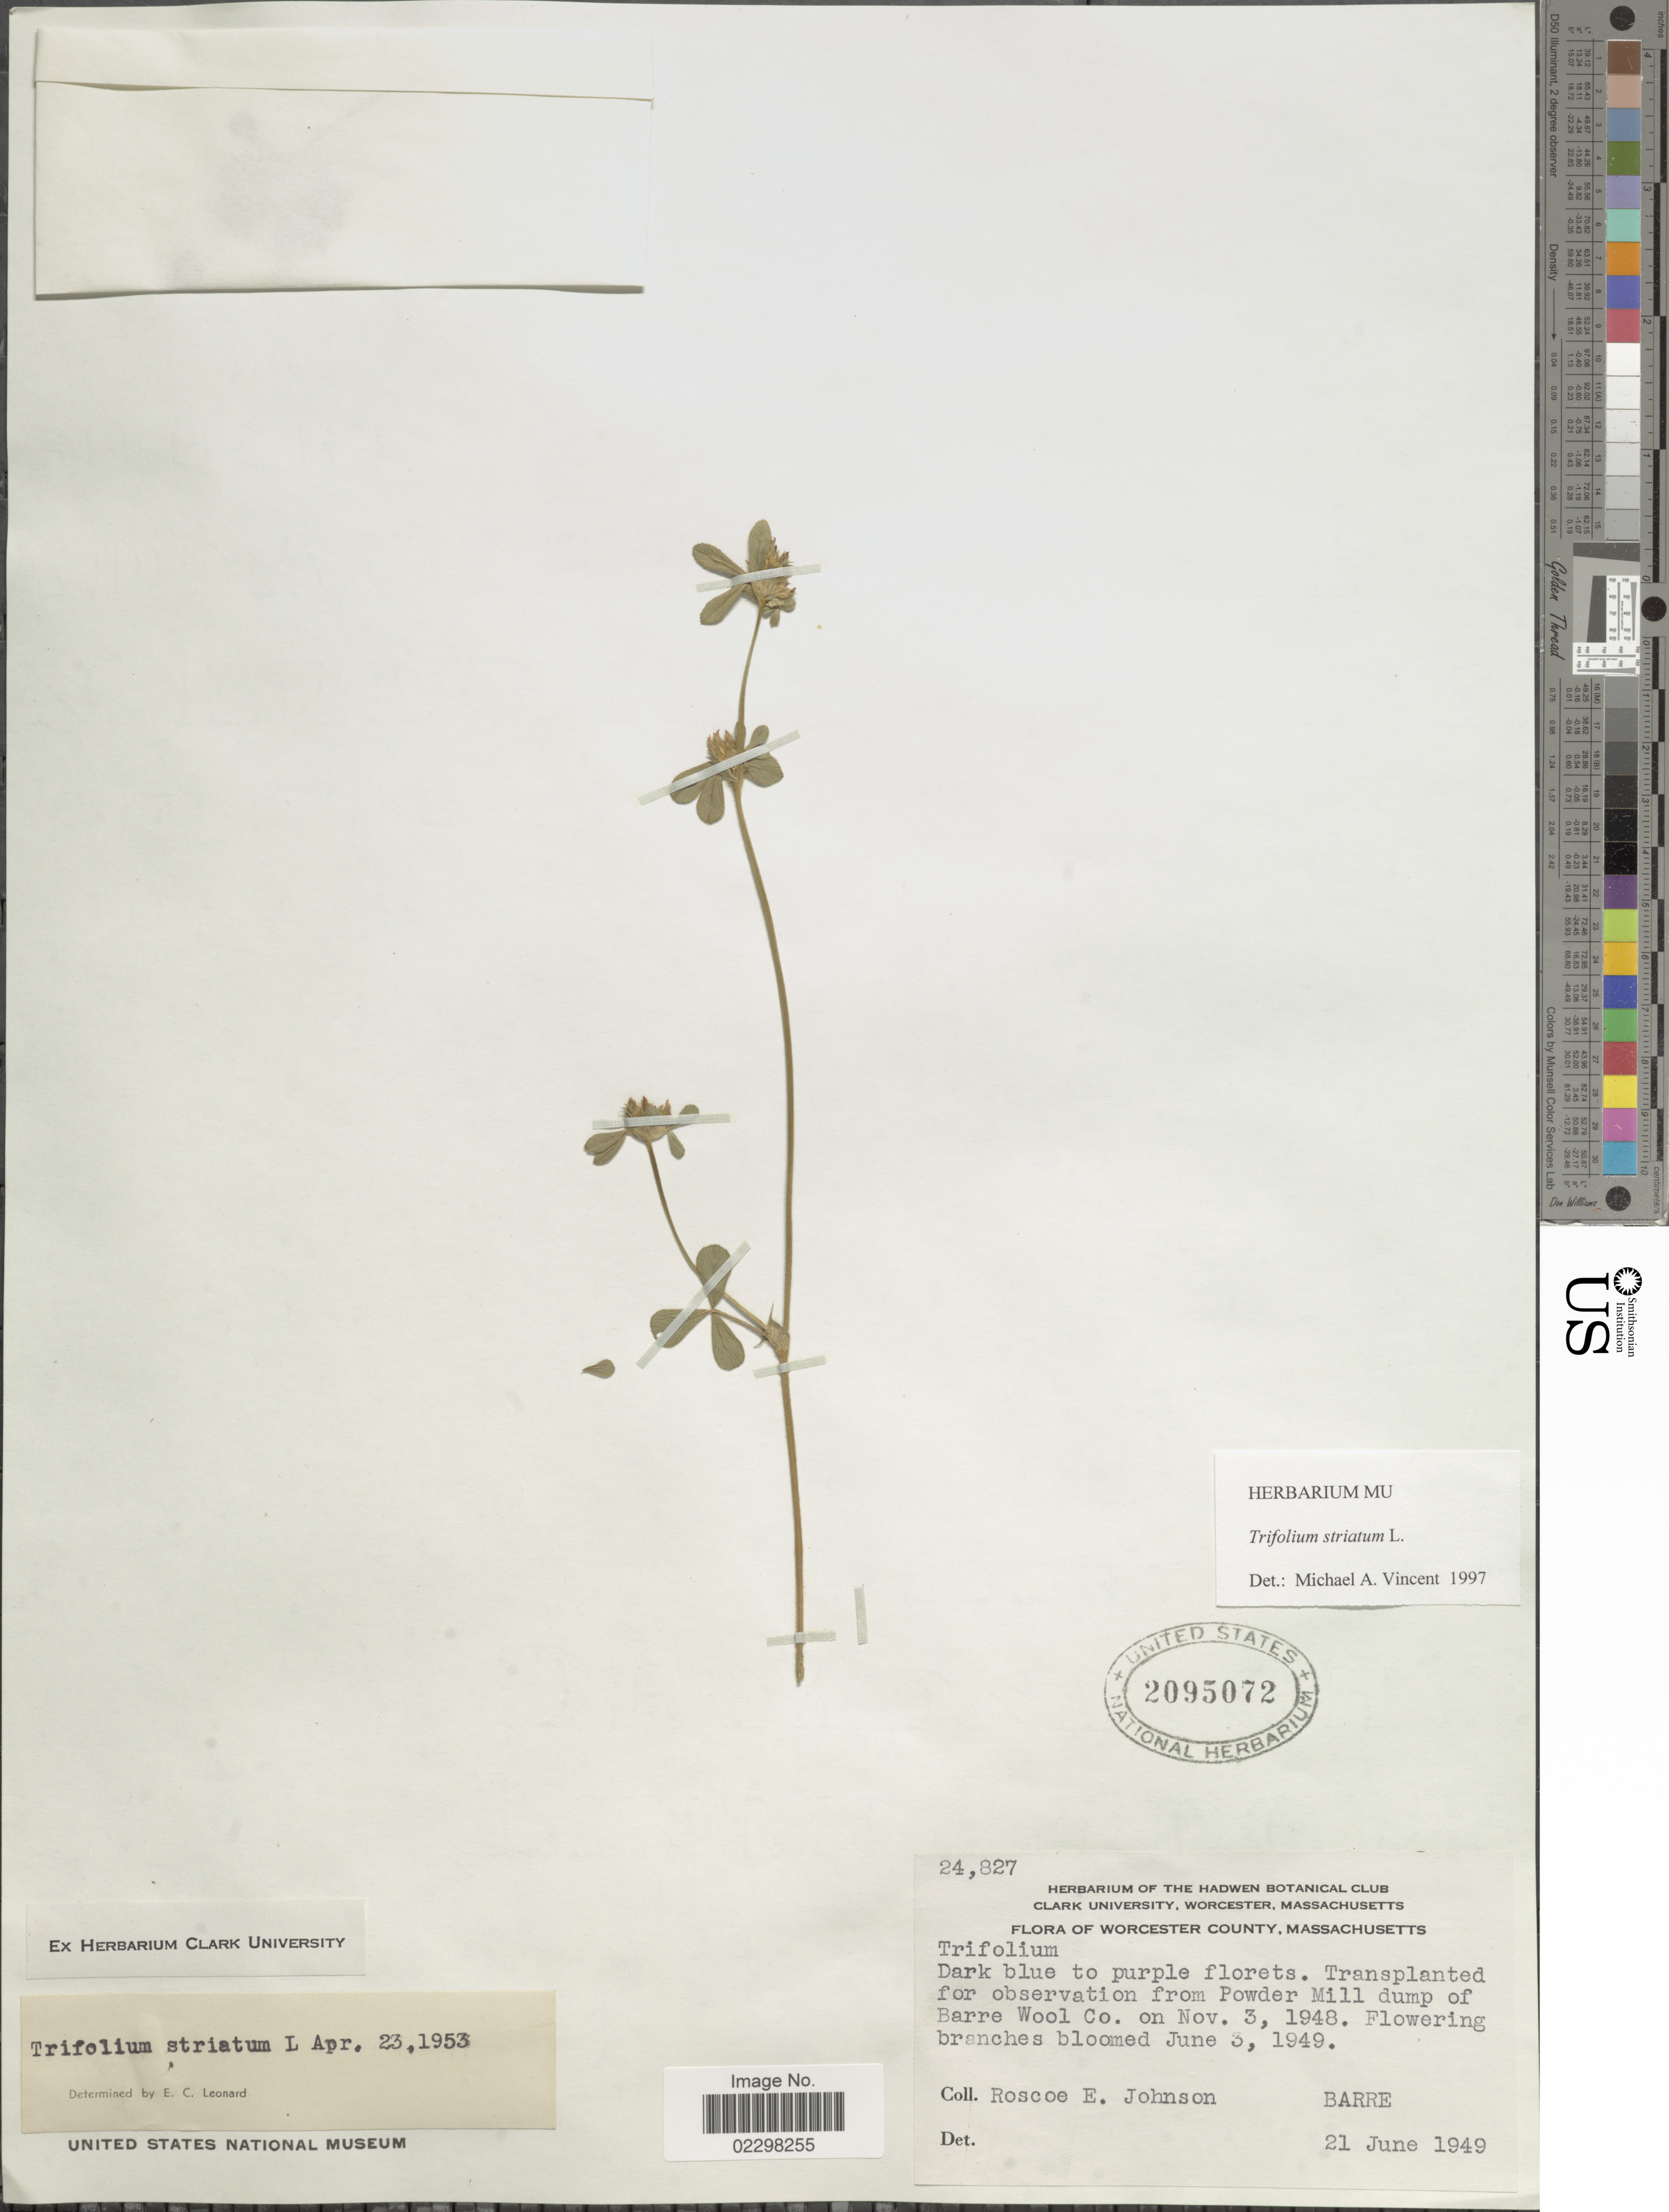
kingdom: Plantae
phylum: Tracheophyta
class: Magnoliopsida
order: Fabales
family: Fabaceae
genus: Trifolium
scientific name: Trifolium striatum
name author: L.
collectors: R. Johnson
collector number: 24827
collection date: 1949-06-21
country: United States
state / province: Massachusetts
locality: Worcester Couny, Massachusetts, Barre. Powder Mill dump of Barre Wool Co. [unsure placement]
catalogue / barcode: US 2095072